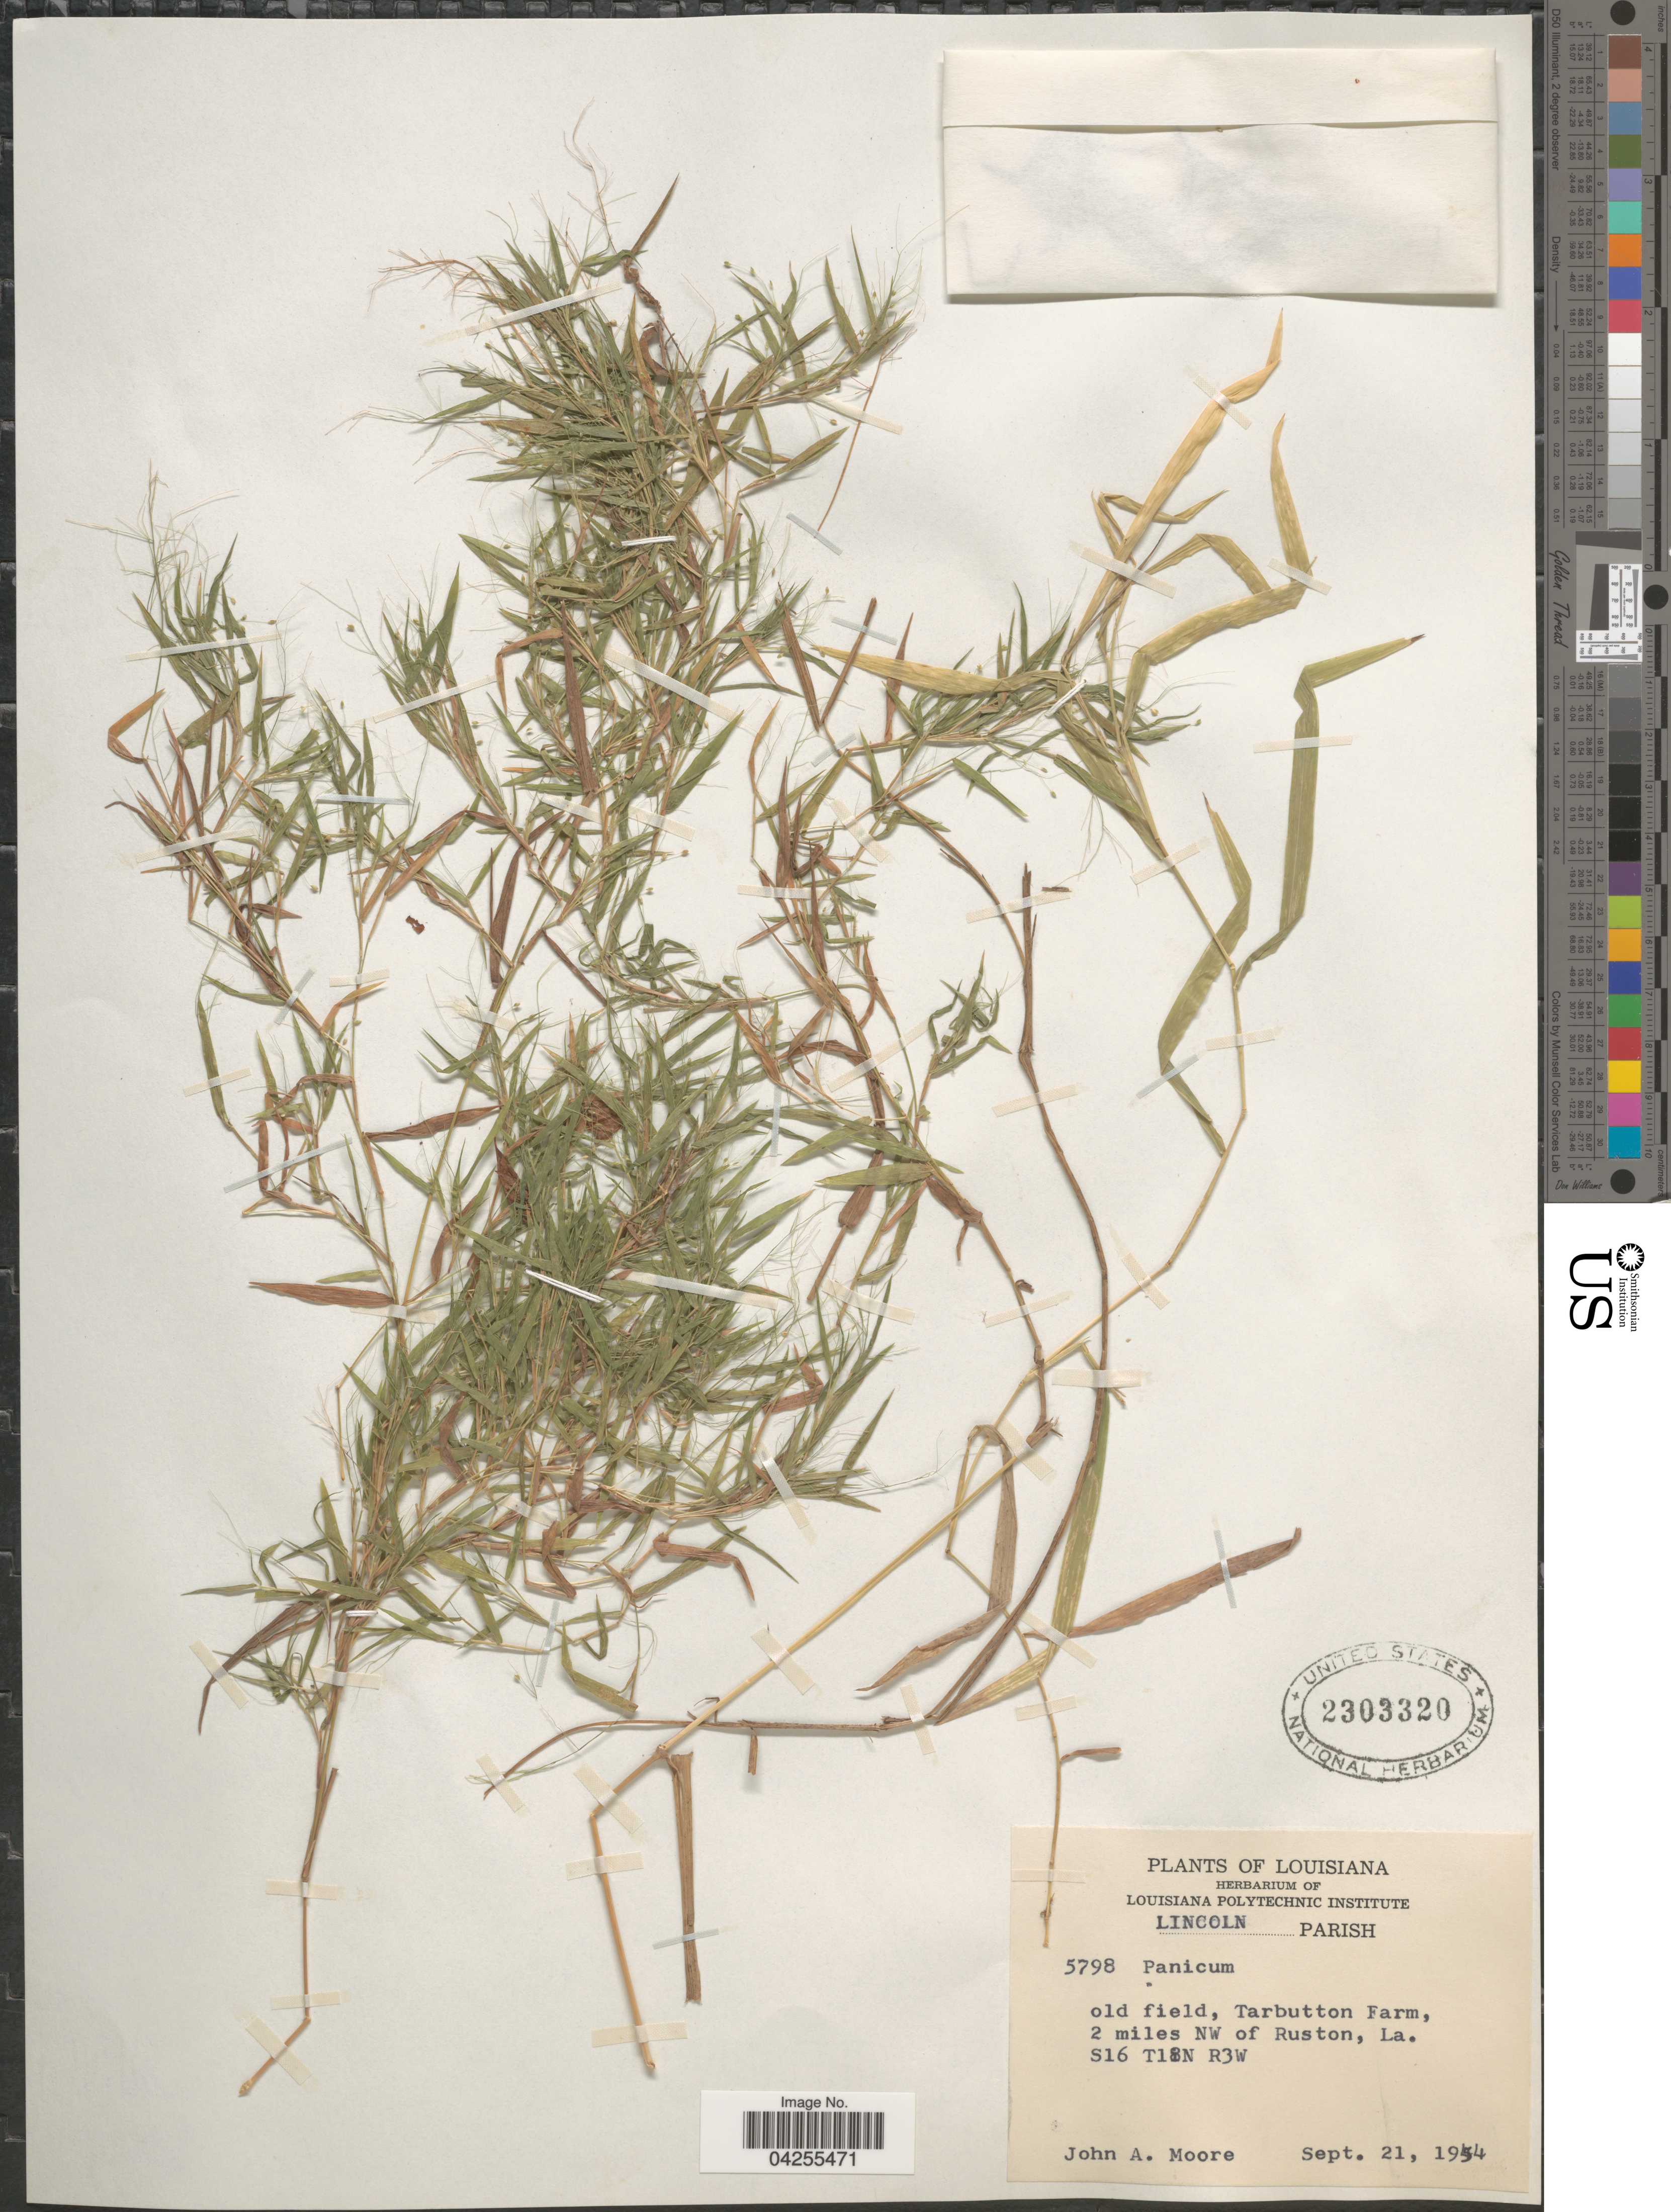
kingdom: Plantae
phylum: Tracheophyta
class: Liliopsida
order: Poales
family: Poaceae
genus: Dichanthelium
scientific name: Dichanthelium dichotomum var. dichotomum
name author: (L.) Gould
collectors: J. A. Moore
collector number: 5798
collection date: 1954-09-21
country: United States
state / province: Louisiana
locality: Lincoln Parish. Old field, Tarbutton Farm, 2 miles NW of Ruston. S16 T18N R3W.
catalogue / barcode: US 2303320